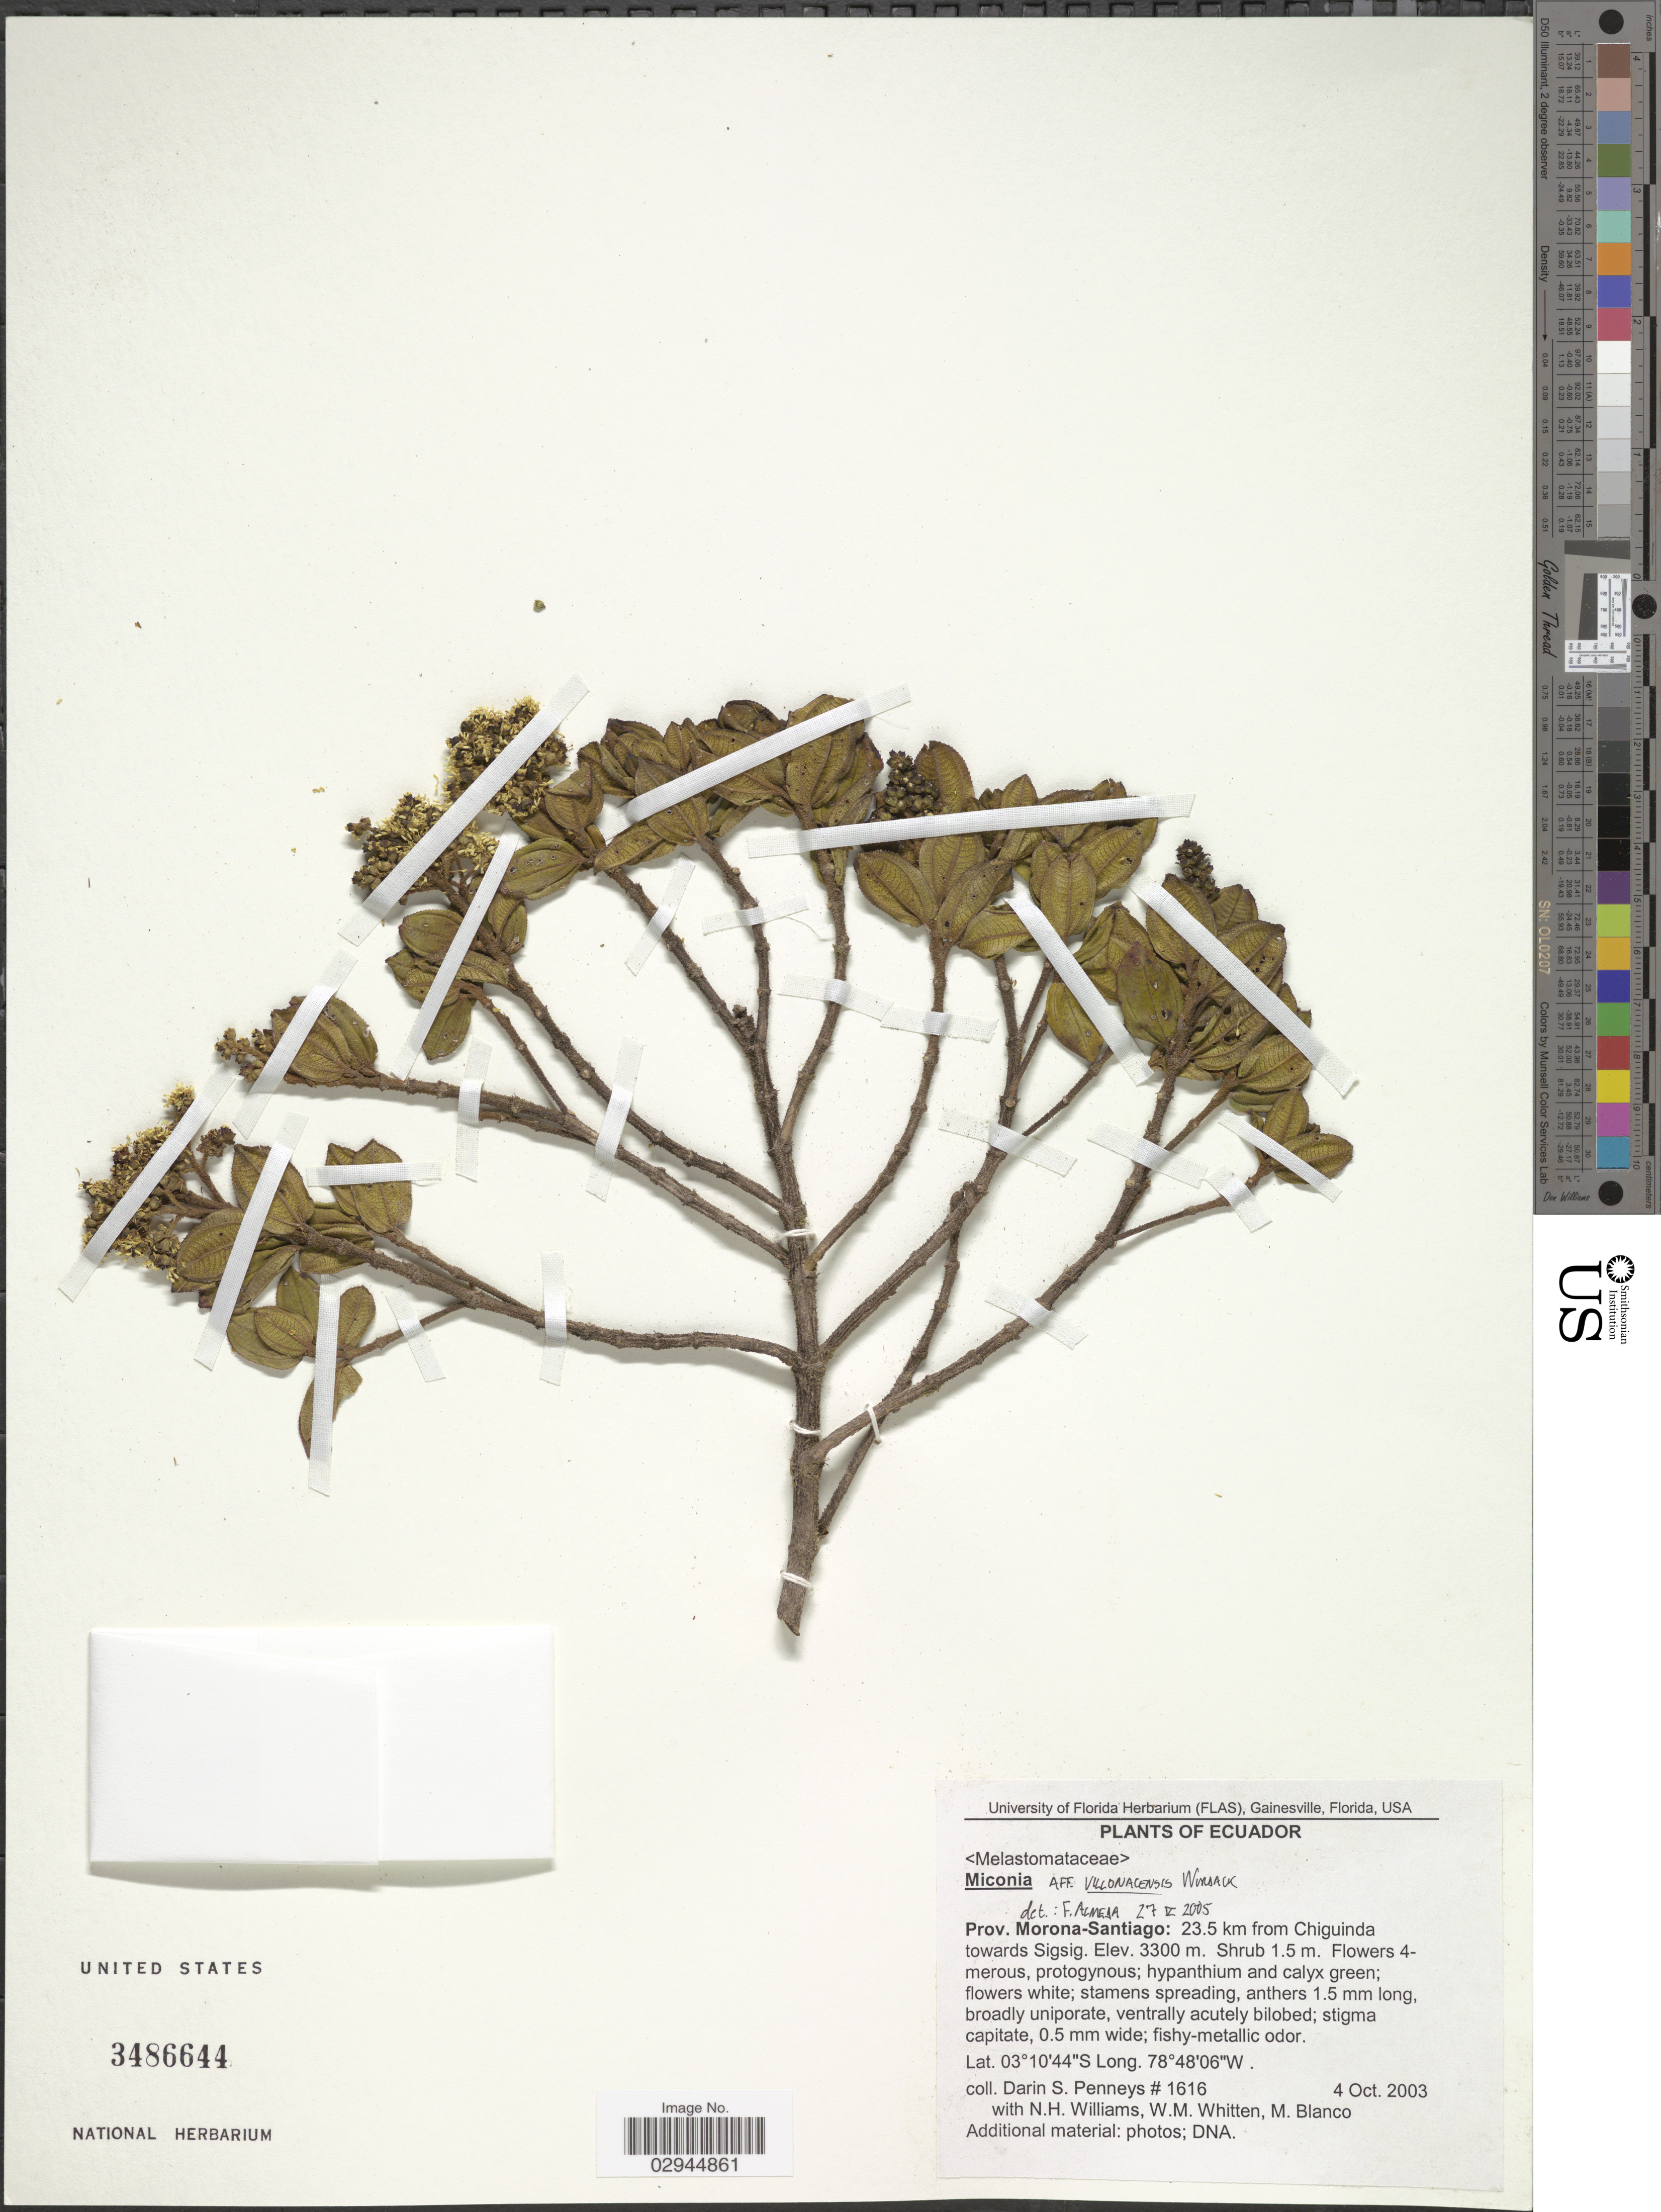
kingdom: Plantae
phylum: Tracheophyta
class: Magnoliopsida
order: Myrtales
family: Melastomataceae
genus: Miconia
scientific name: Miconia villonacensis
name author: Wurdack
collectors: D. S. Penneys, N. H. Williams, W. M. Whitten & M. Blanco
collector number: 1616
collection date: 2003-10-04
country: Ecuador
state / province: Morona-Santiago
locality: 23.5 km from Chiquinda towards Sigsig.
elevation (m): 3300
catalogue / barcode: US 3486644